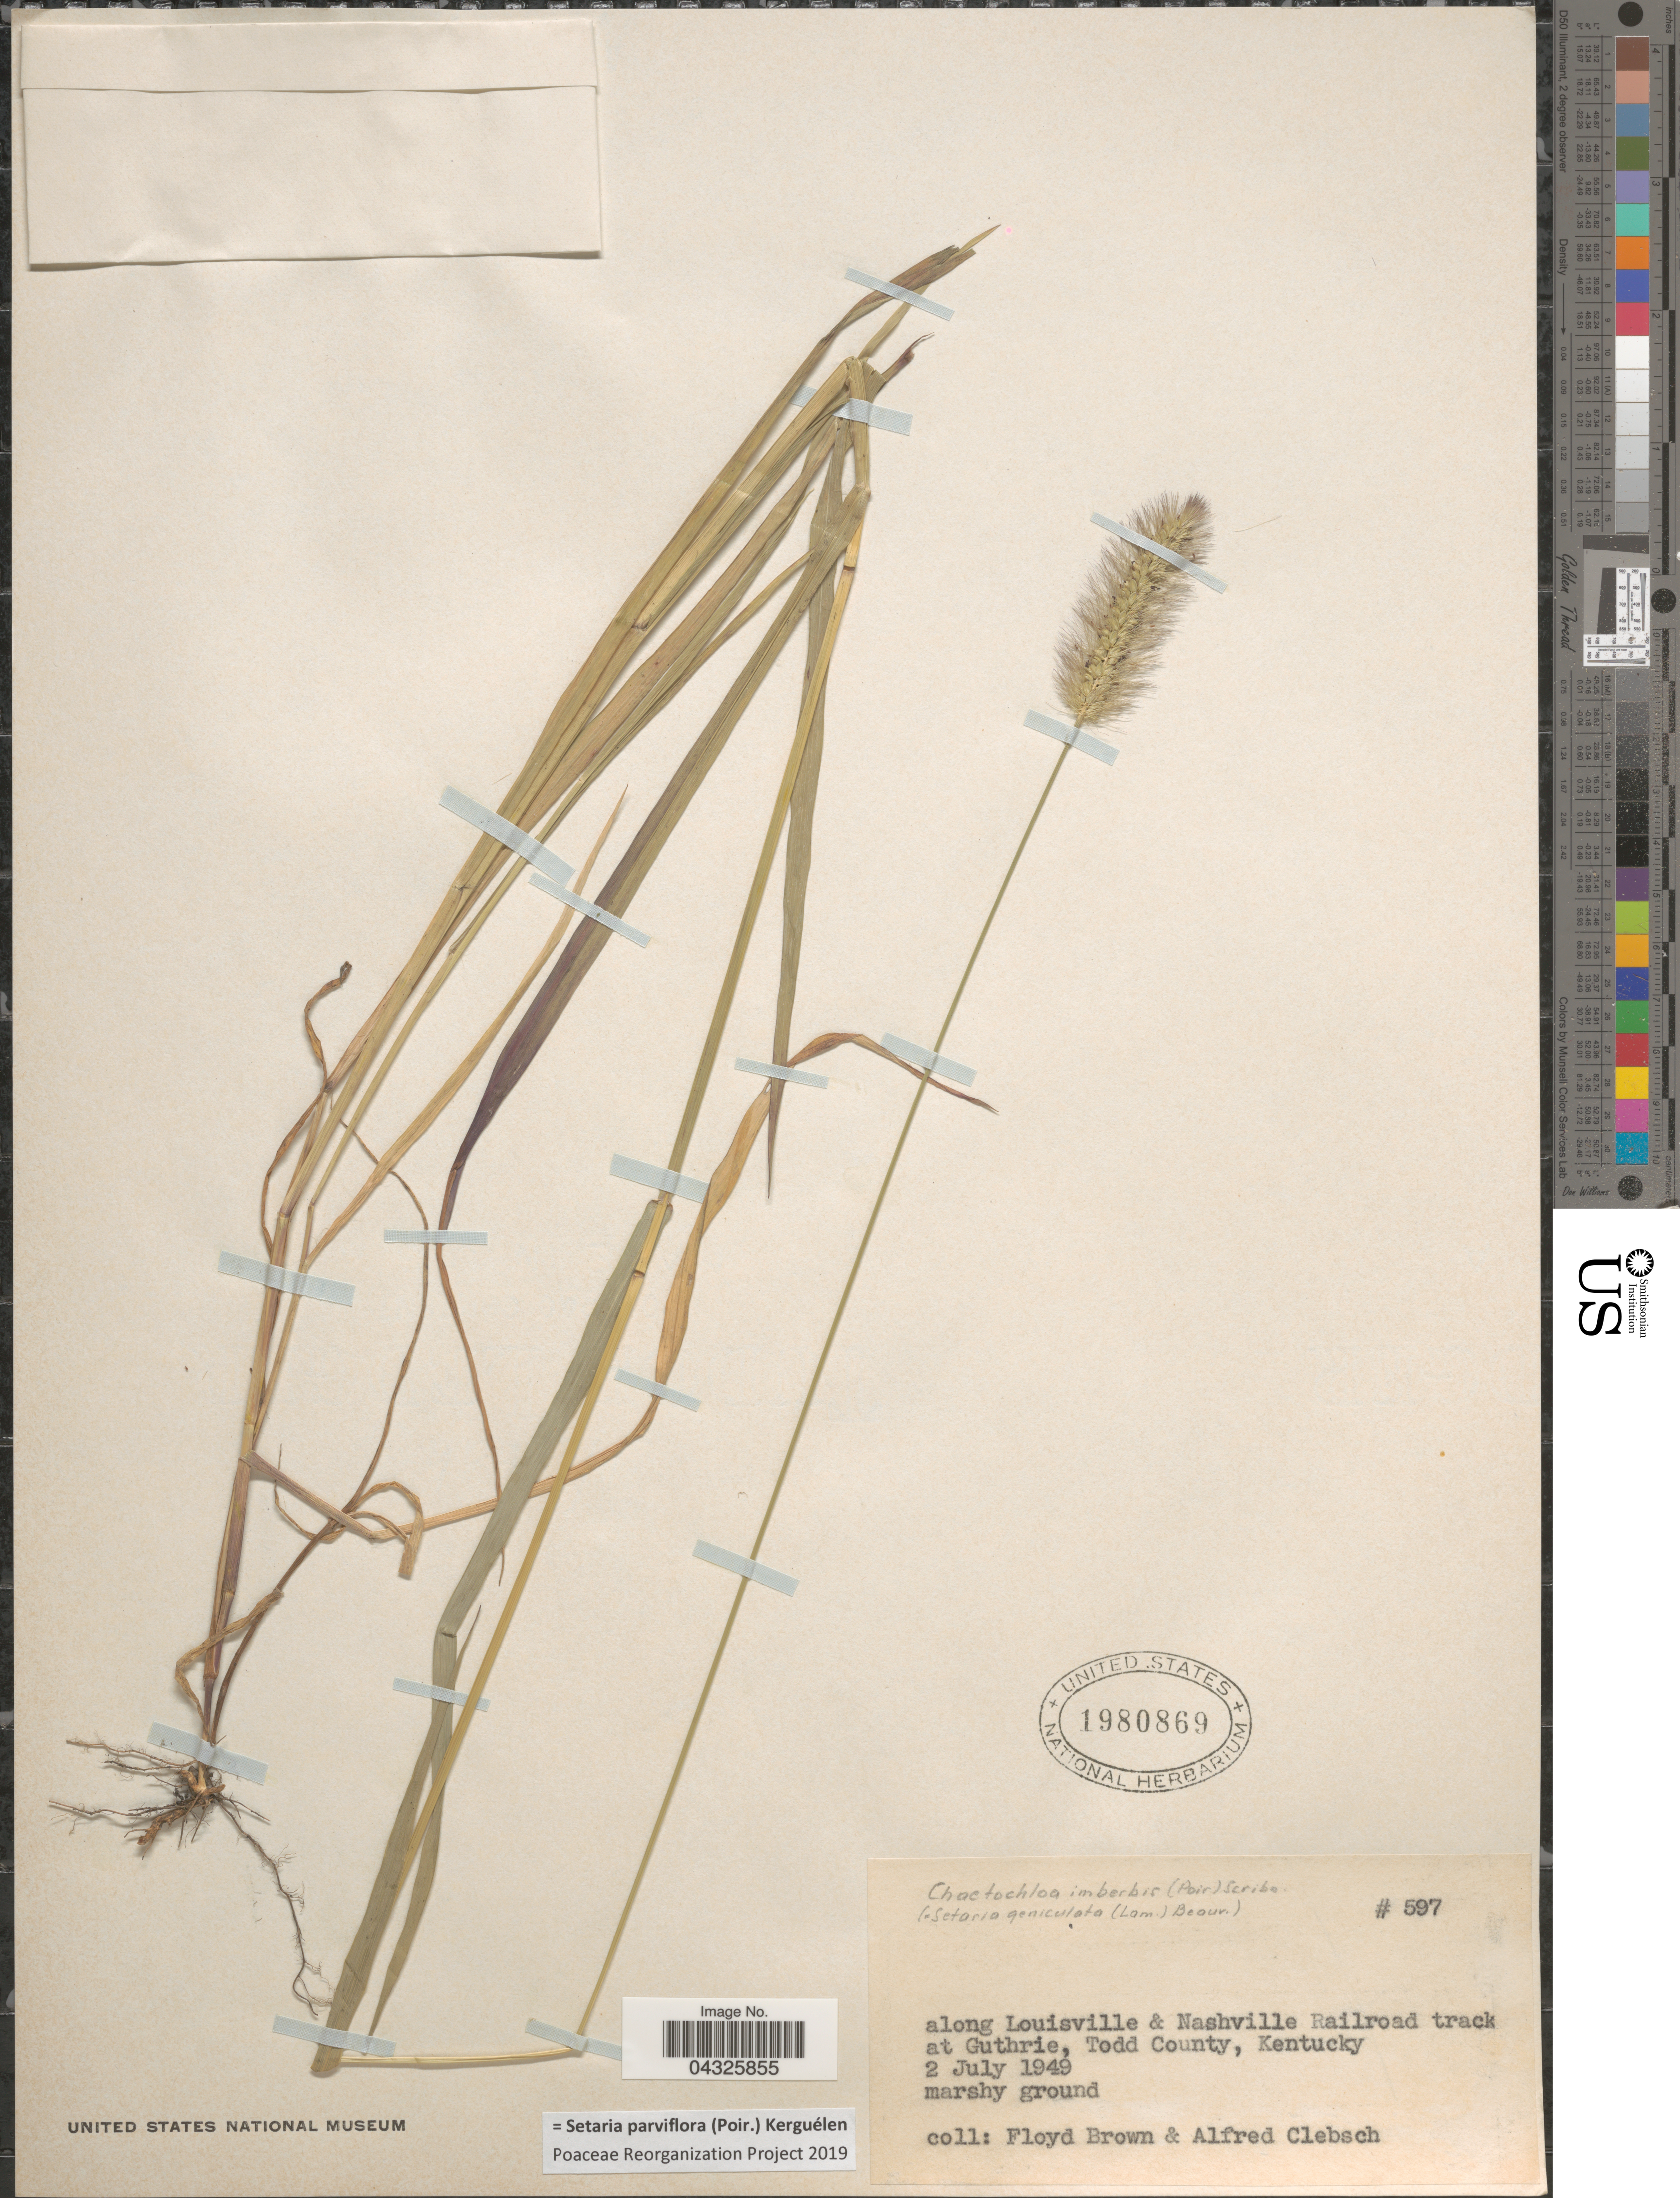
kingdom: Plantae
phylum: Tracheophyta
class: Liliopsida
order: Poales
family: Poaceae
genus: Setaria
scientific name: Setaria parviflora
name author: (Poir.) Kerguélen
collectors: F. Brown & A. Clebsch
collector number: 597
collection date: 1949-07-02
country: United States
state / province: Kentucky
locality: Along Louisville & Nashville Railroad track at Guthrie, Todd County.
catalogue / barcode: US 1980869